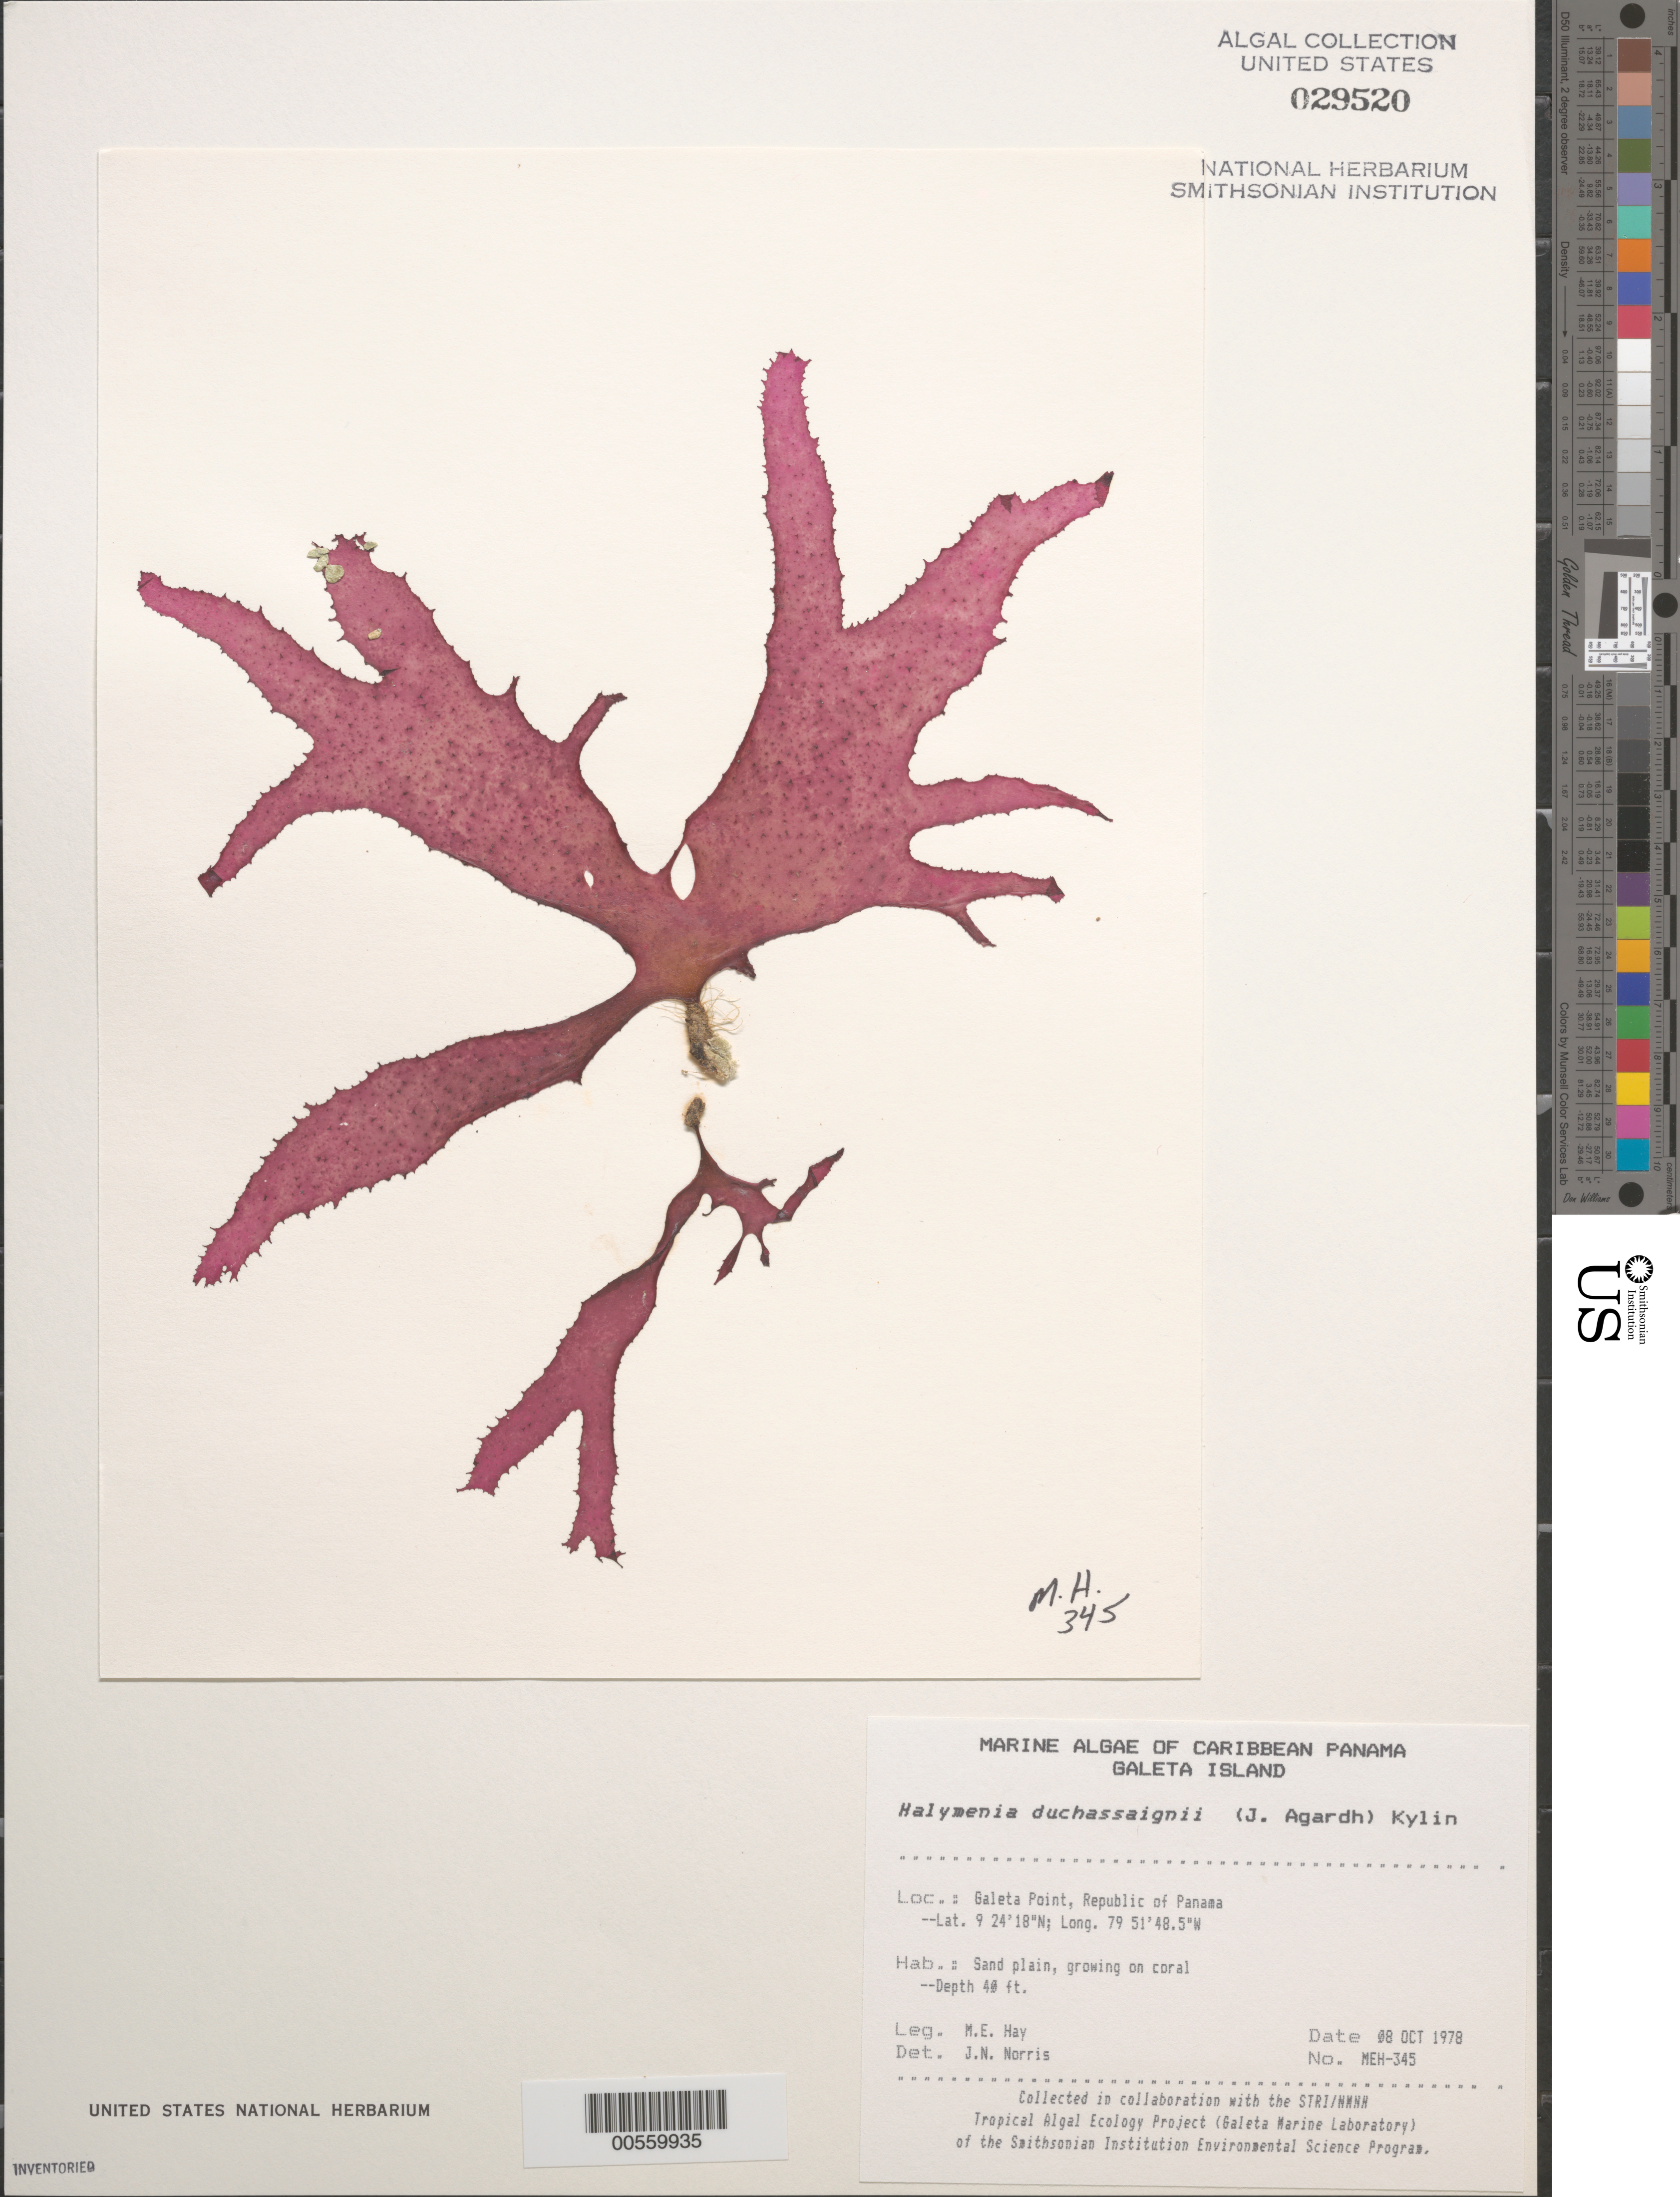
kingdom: Plantae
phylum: Rhodophyta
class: Florideophyceae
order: Halymeniales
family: Halymeniaceae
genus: Halymenia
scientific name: Halymenia duchassaignii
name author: (J. Agardh) Kylin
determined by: Norris, James N.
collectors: M. E. Hay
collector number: MEH-345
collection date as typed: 08 Oct 1978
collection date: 1978-10-08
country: Panama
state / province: Colón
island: Galeta Island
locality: Galeta Point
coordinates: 9 24' 18" N, 79 51' 48.5" W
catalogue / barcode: US 29520